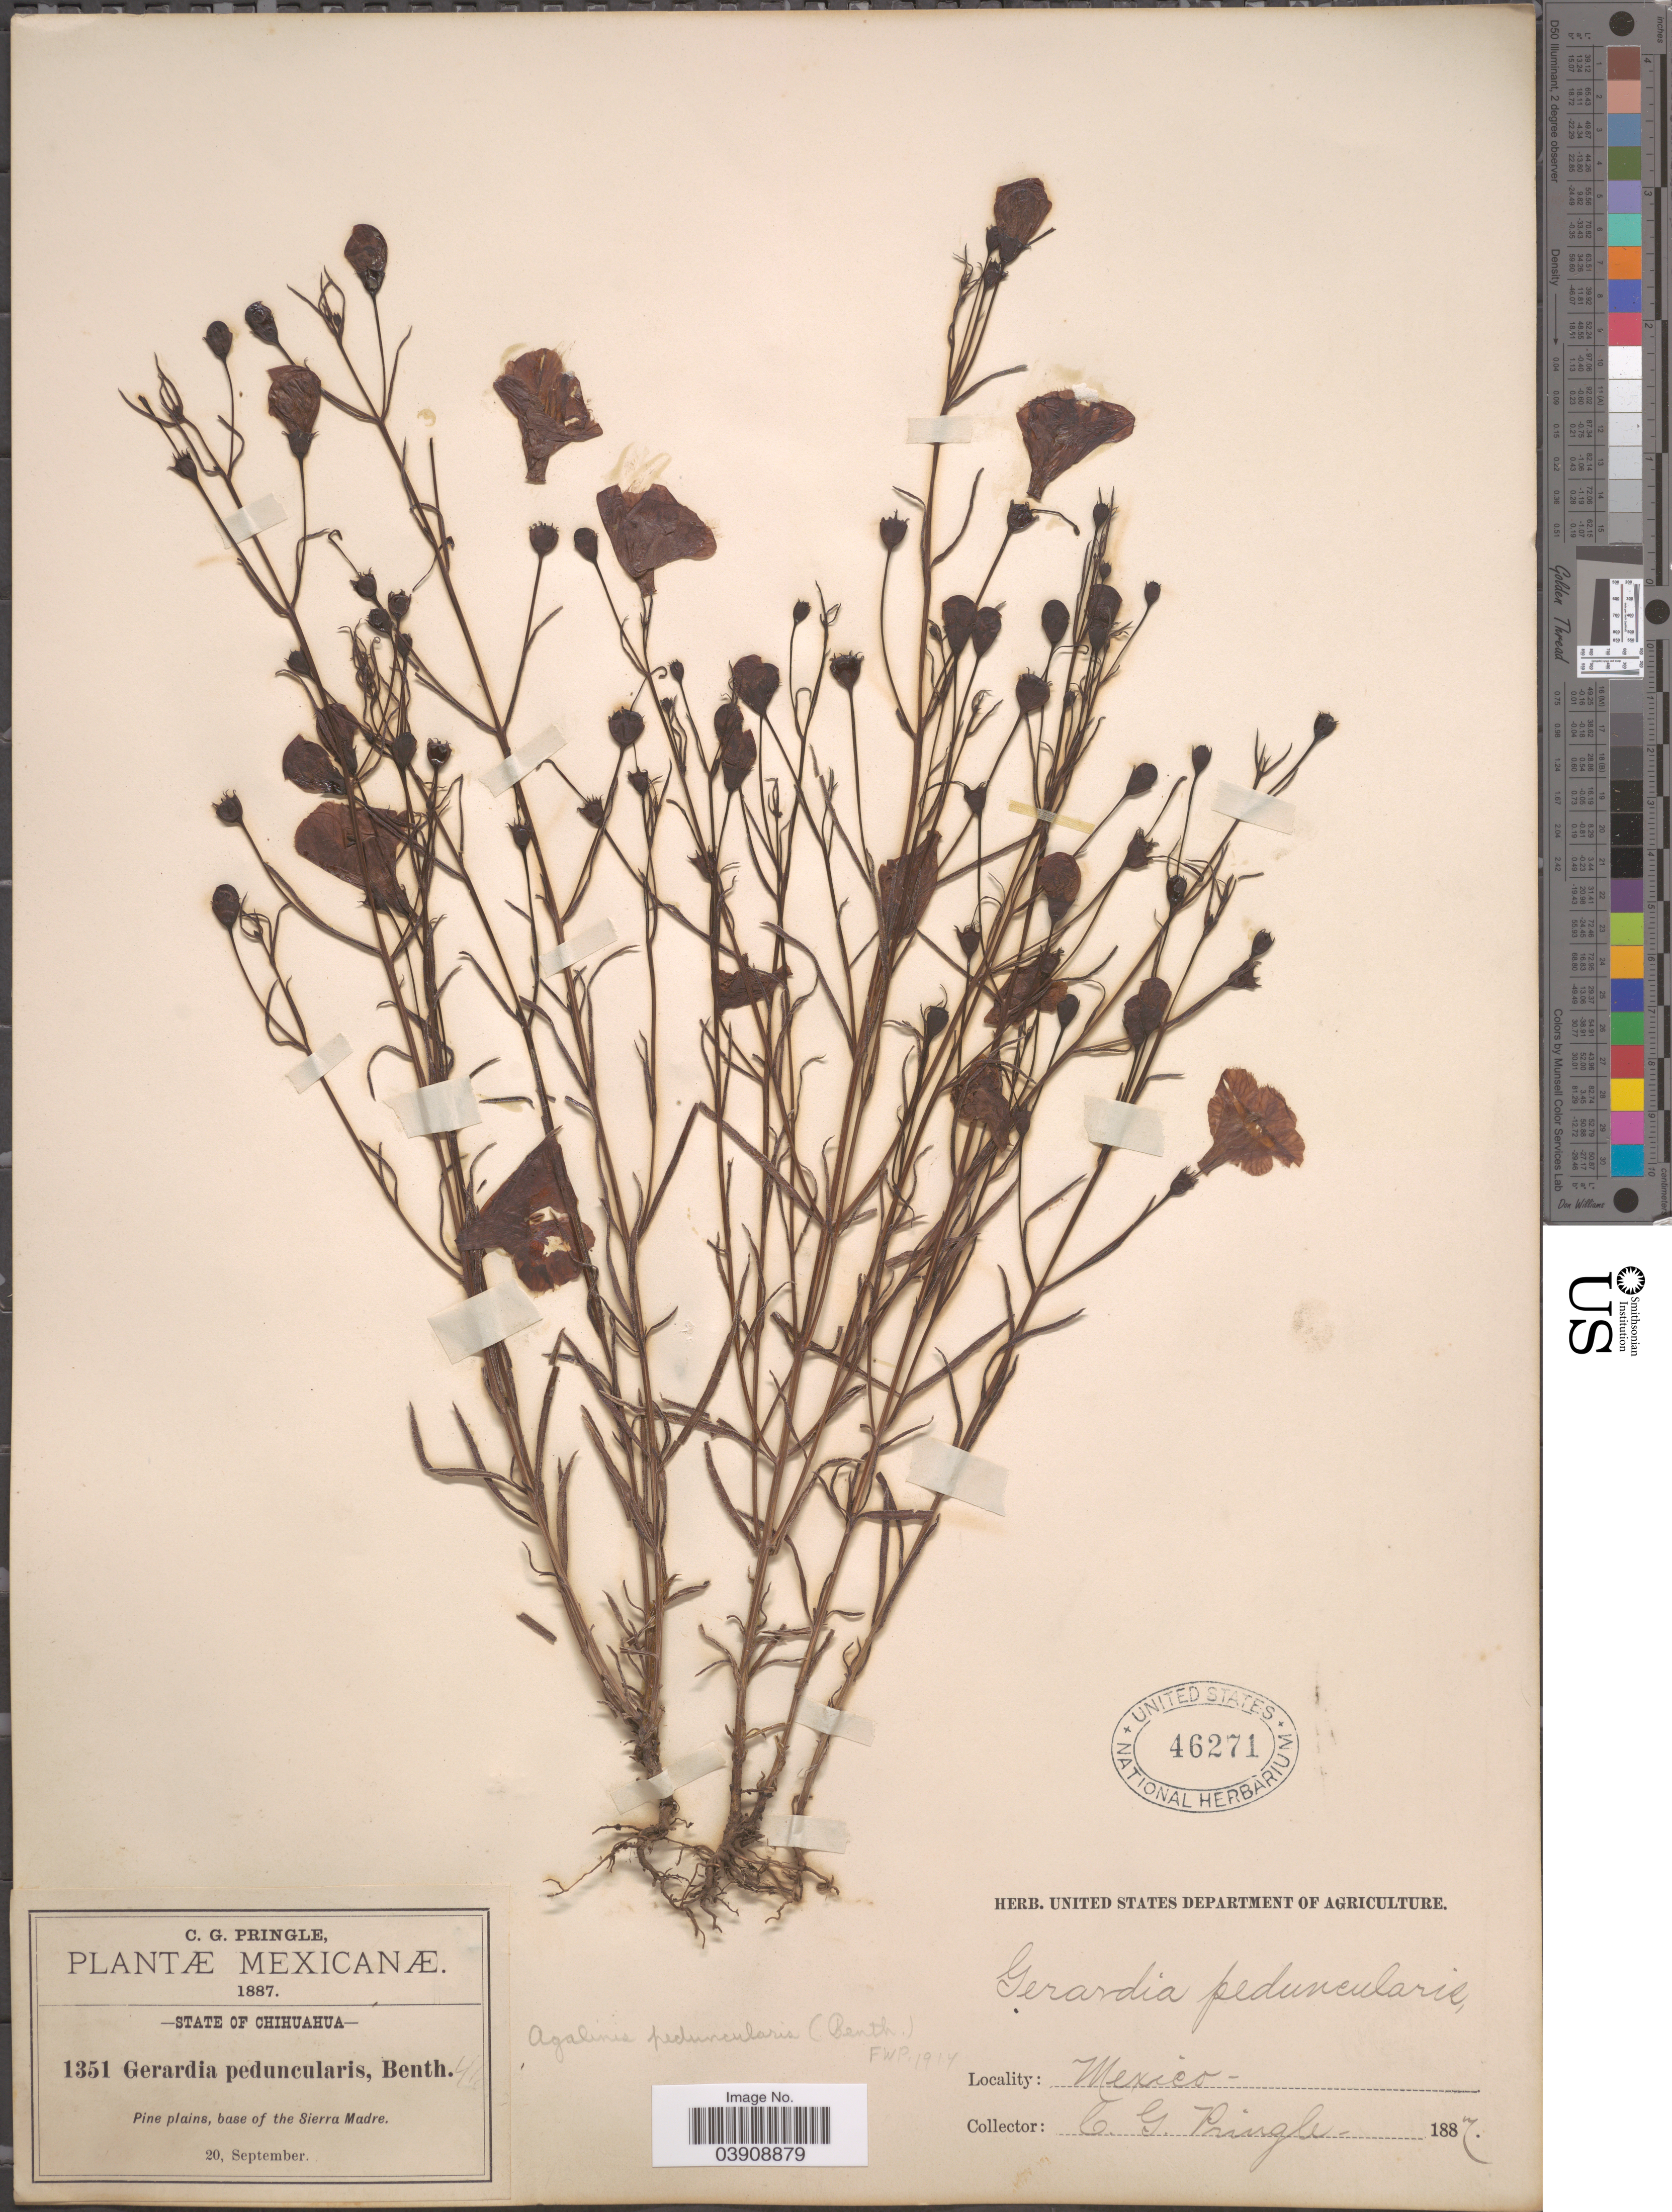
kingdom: Plantae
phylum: Tracheophyta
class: Magnoliopsida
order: Lamiales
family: Orobanchaceae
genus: Agalinis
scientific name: Agalinis peduncularis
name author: (Benth.) Pennell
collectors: C. G. Pringle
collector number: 1351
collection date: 1887-09-20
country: Mexico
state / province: Chihuahua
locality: Base of the Sierra Madre.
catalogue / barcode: US 46271